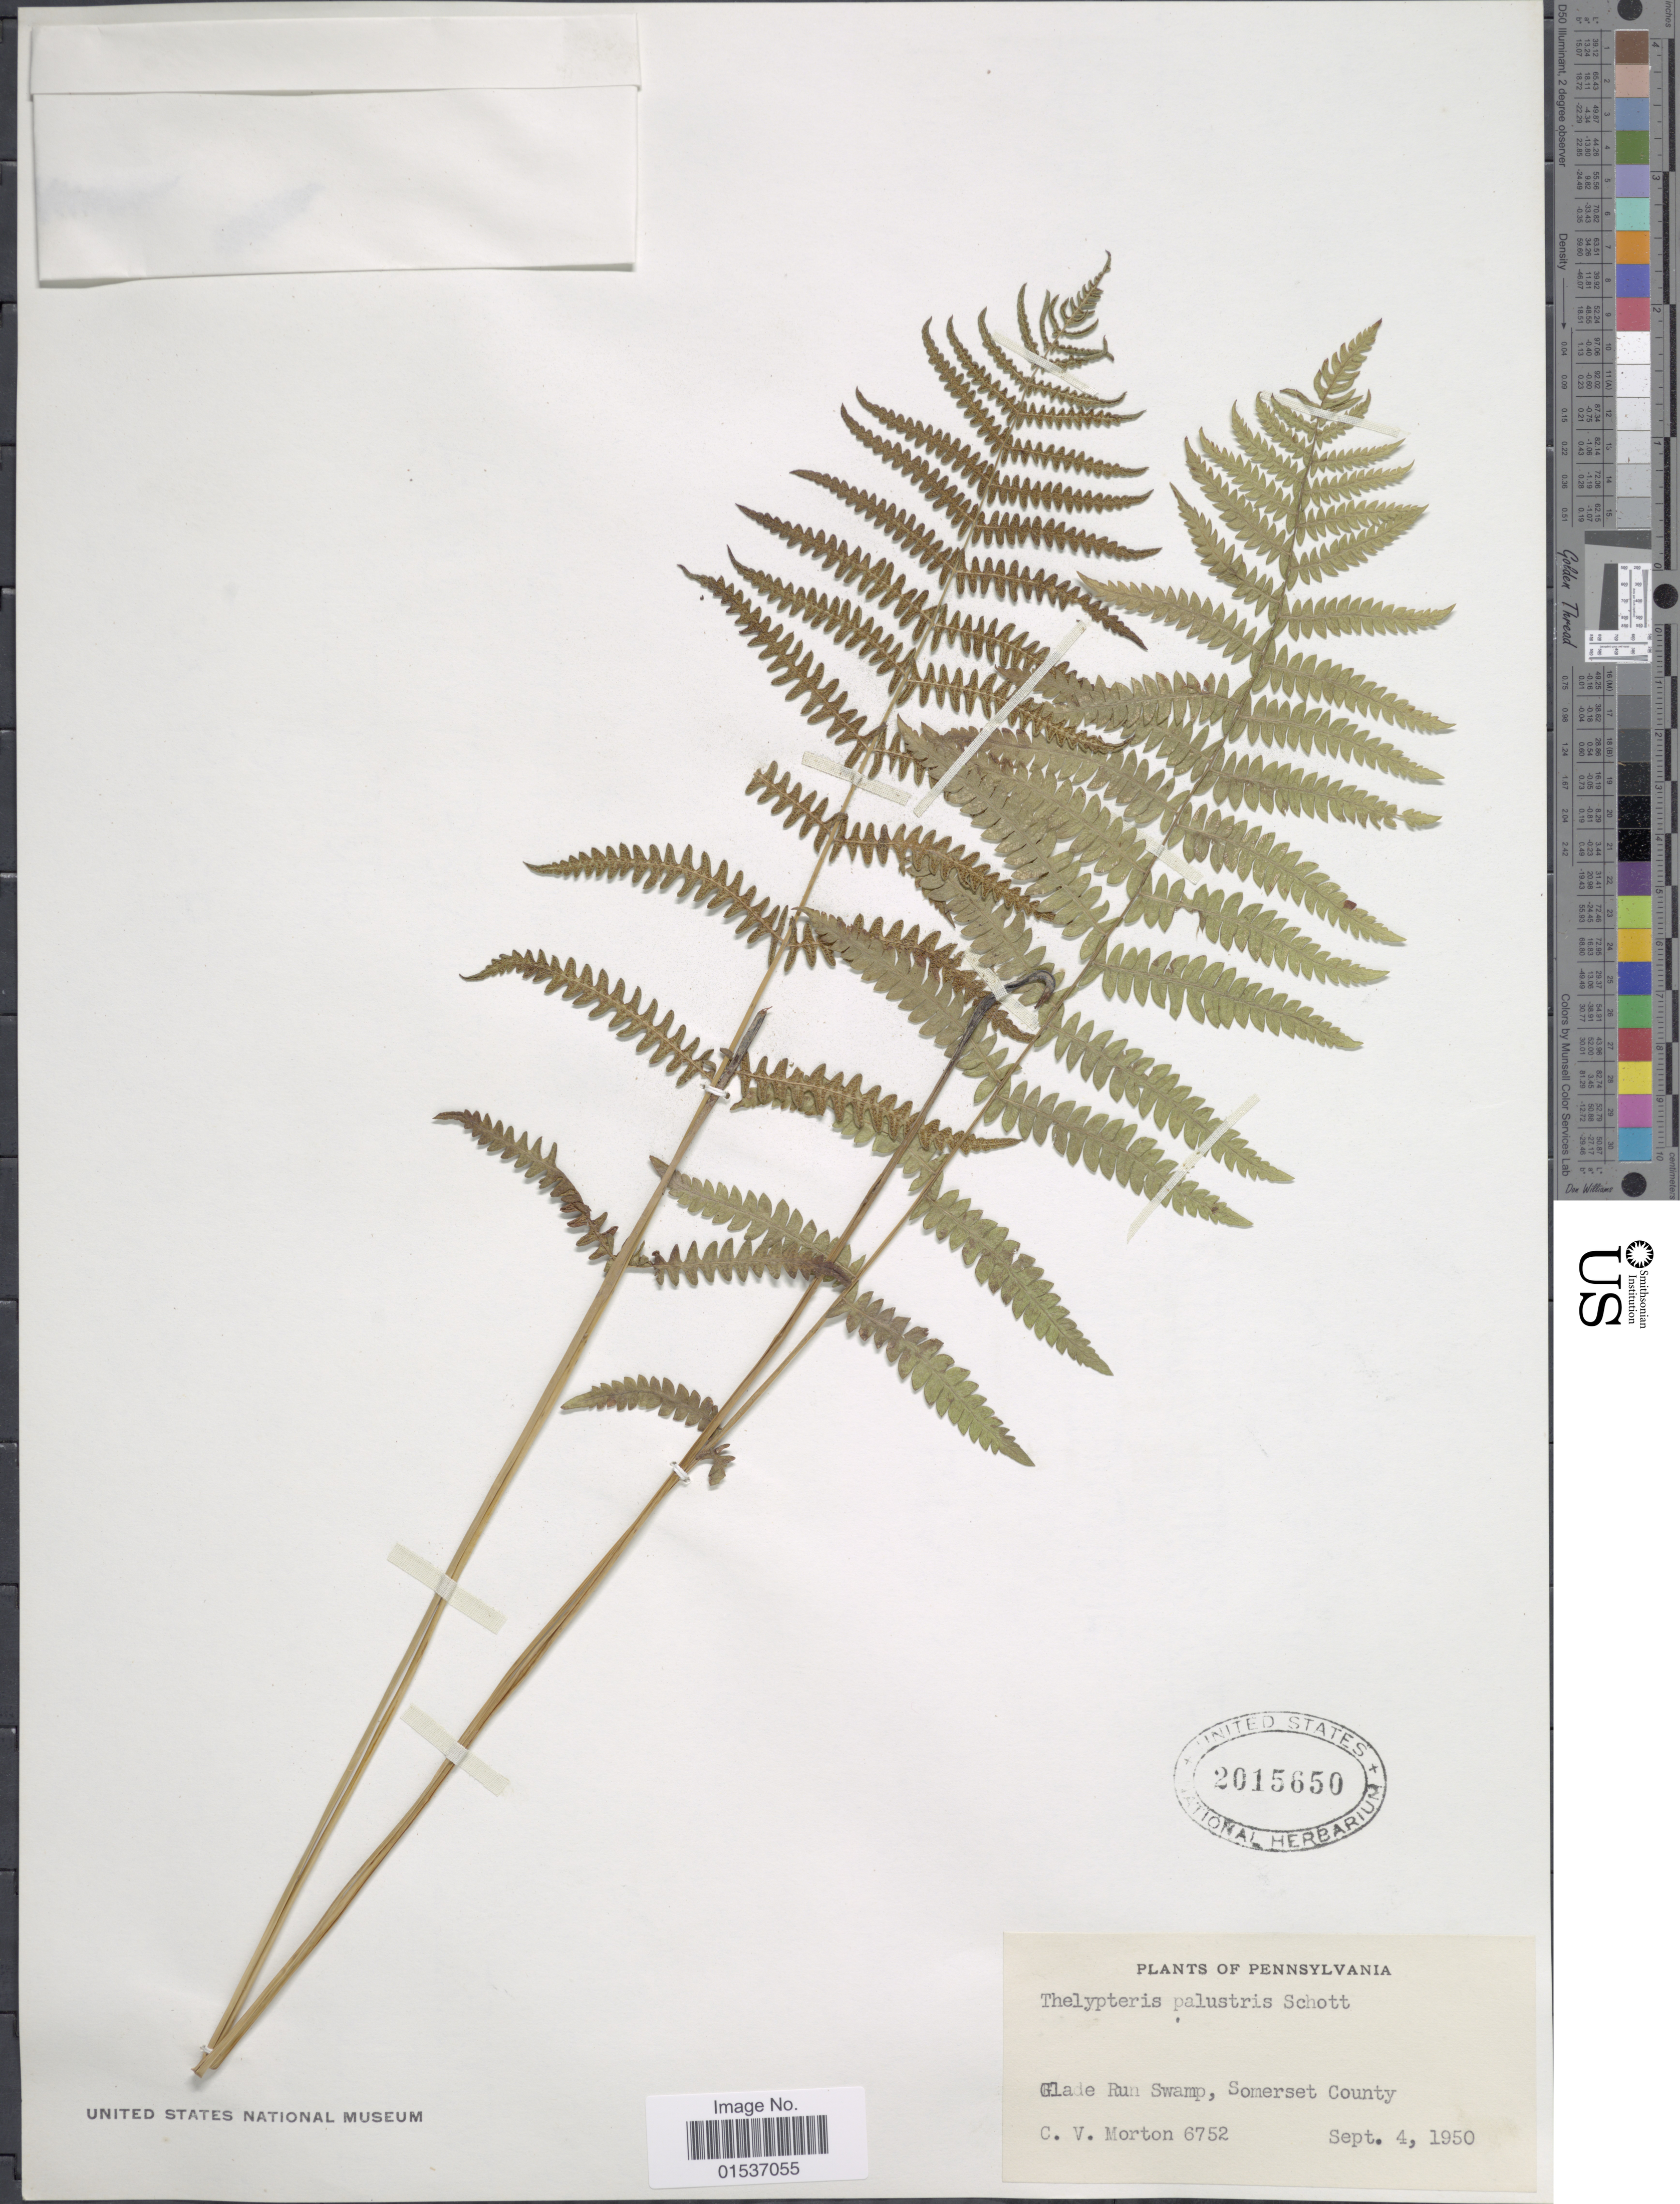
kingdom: Plantae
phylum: Tracheophyta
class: Polypodiopsida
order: Polypodiales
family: Thelypteridaceae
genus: Thelypteris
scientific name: Thelypteris palustris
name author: (Salisb.) Schott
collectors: C. V. Morton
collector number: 6752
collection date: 1950-09-04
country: United States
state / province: Pennsylvania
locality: Pennsyvlania. Glade Run Swamp, Somerset County.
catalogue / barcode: US 2015650